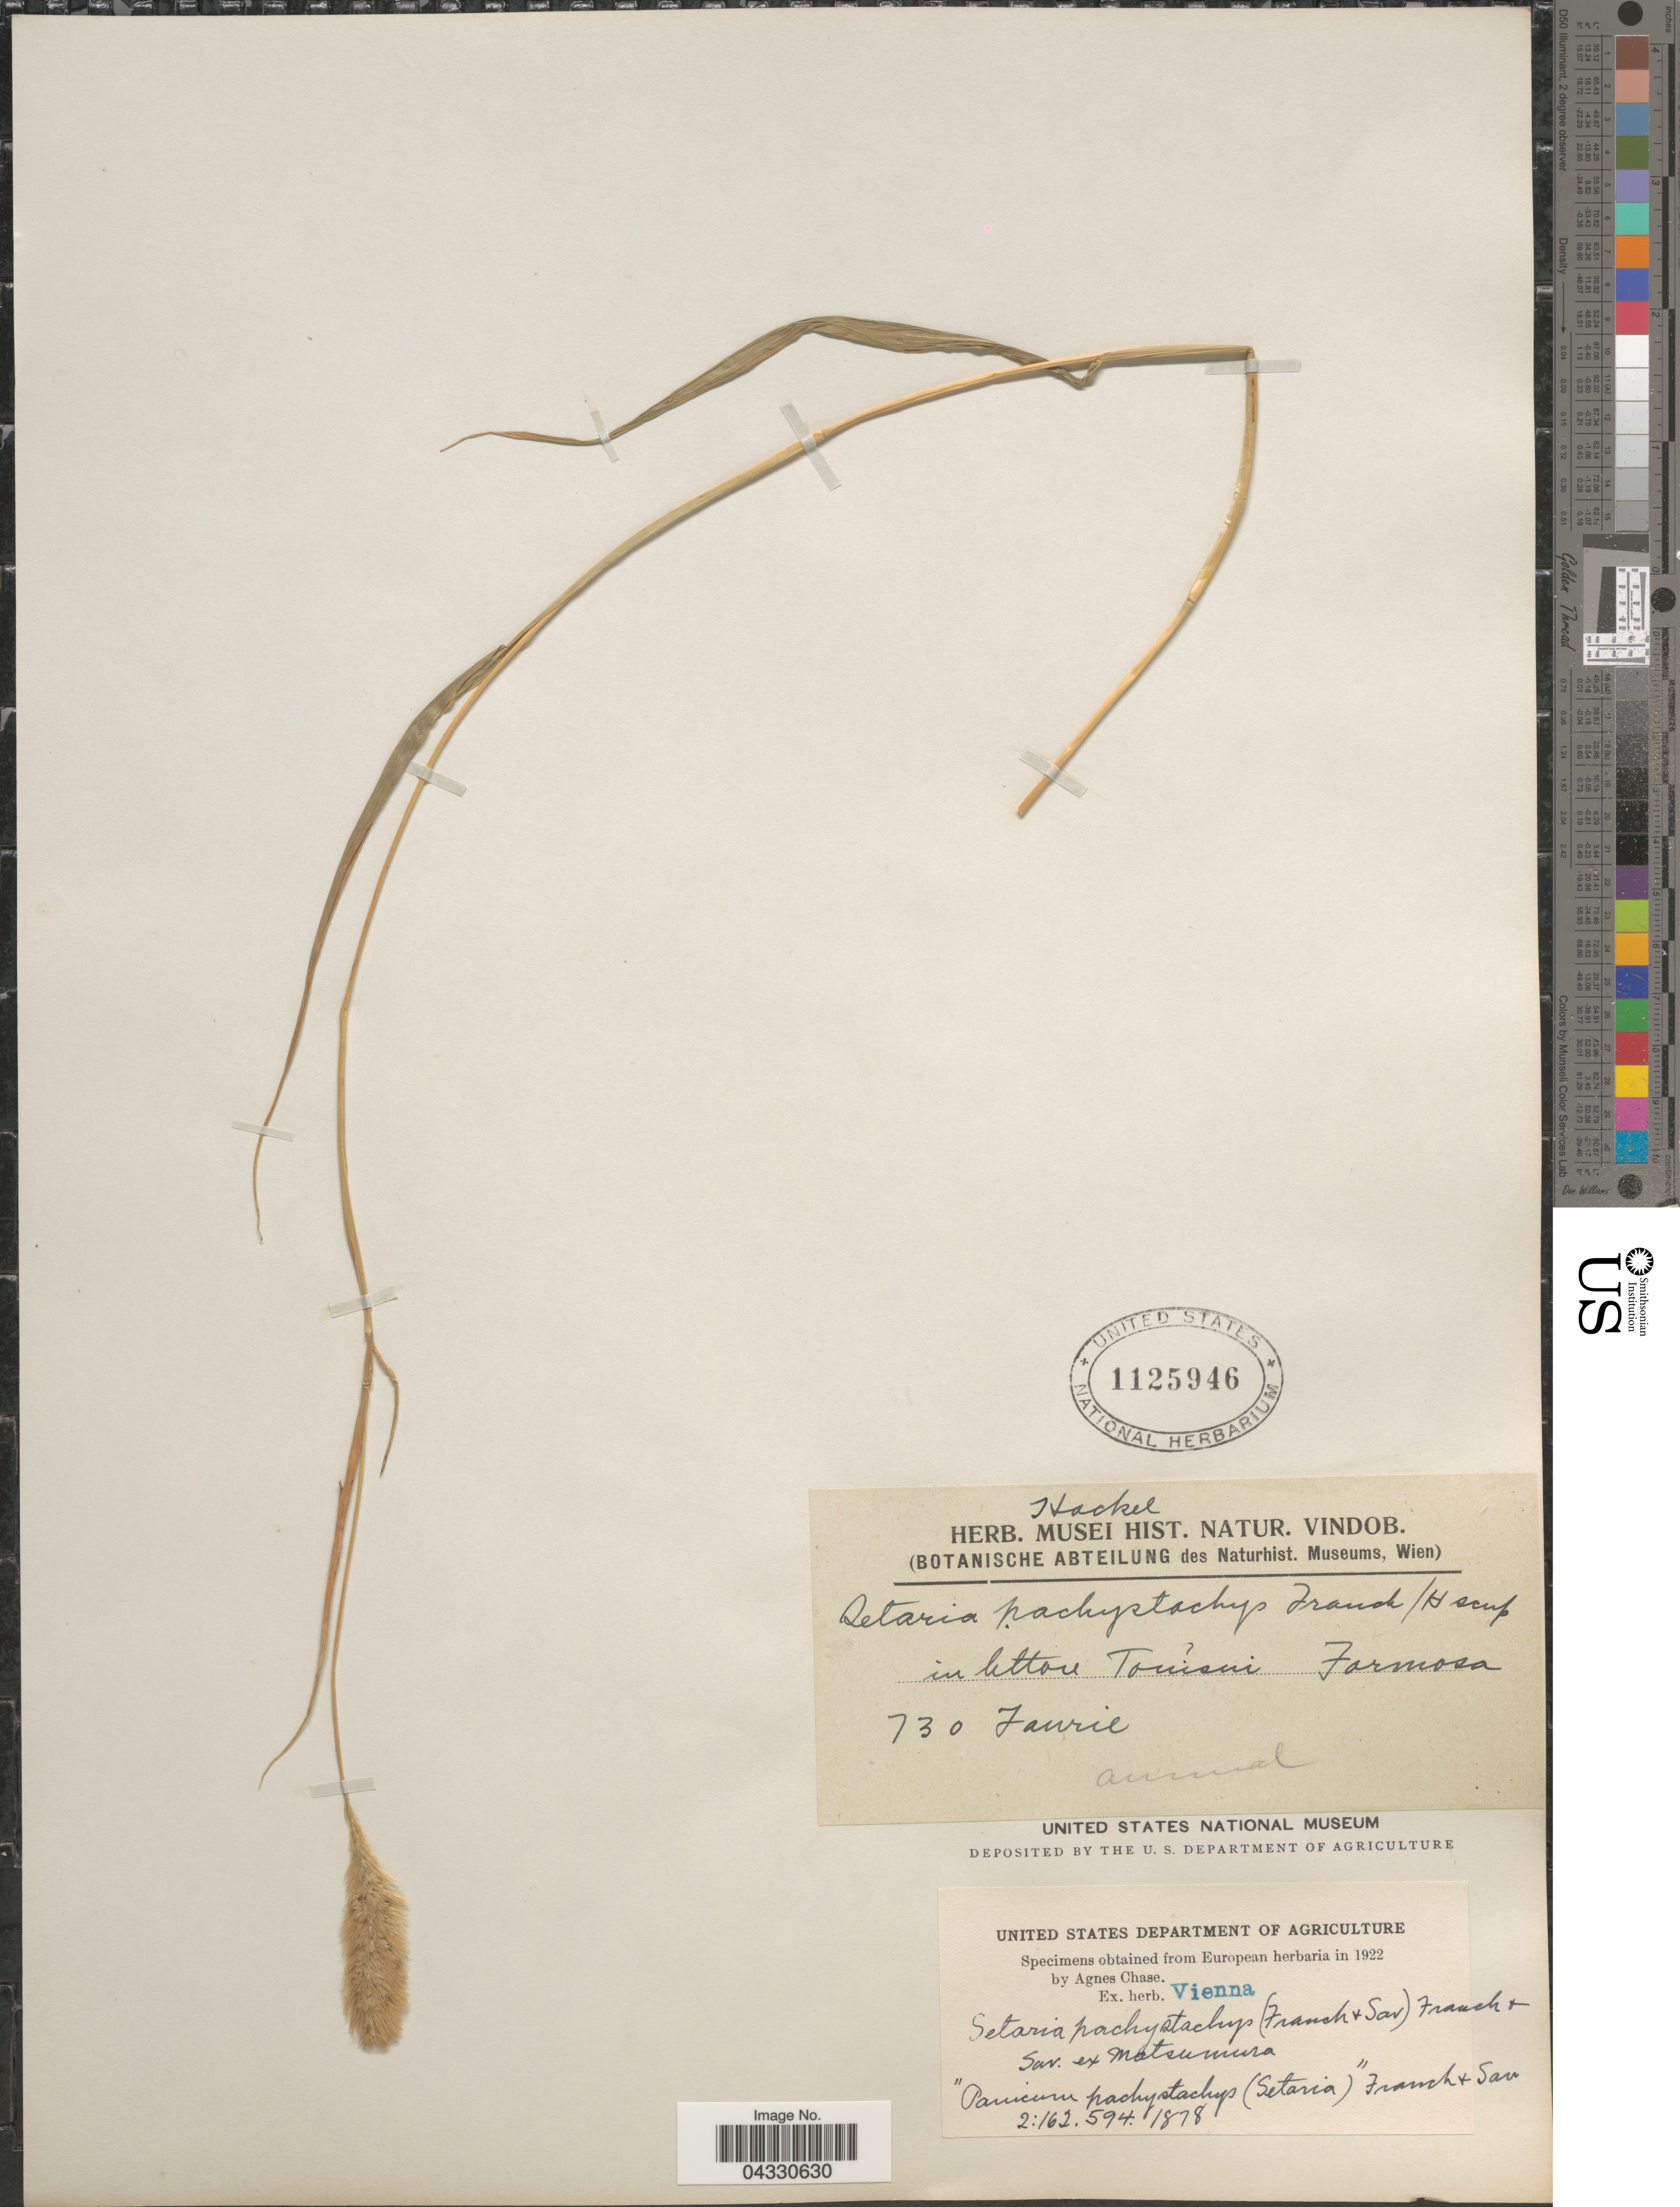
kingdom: Plantae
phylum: Tracheophyta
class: Liliopsida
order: Poales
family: Poaceae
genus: Setaria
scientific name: Setaria viridis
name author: (L.) P. Beauv.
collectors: -. Faurie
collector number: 730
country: Taiwan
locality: In littore Tamsui Formosa.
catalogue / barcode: US 1125946